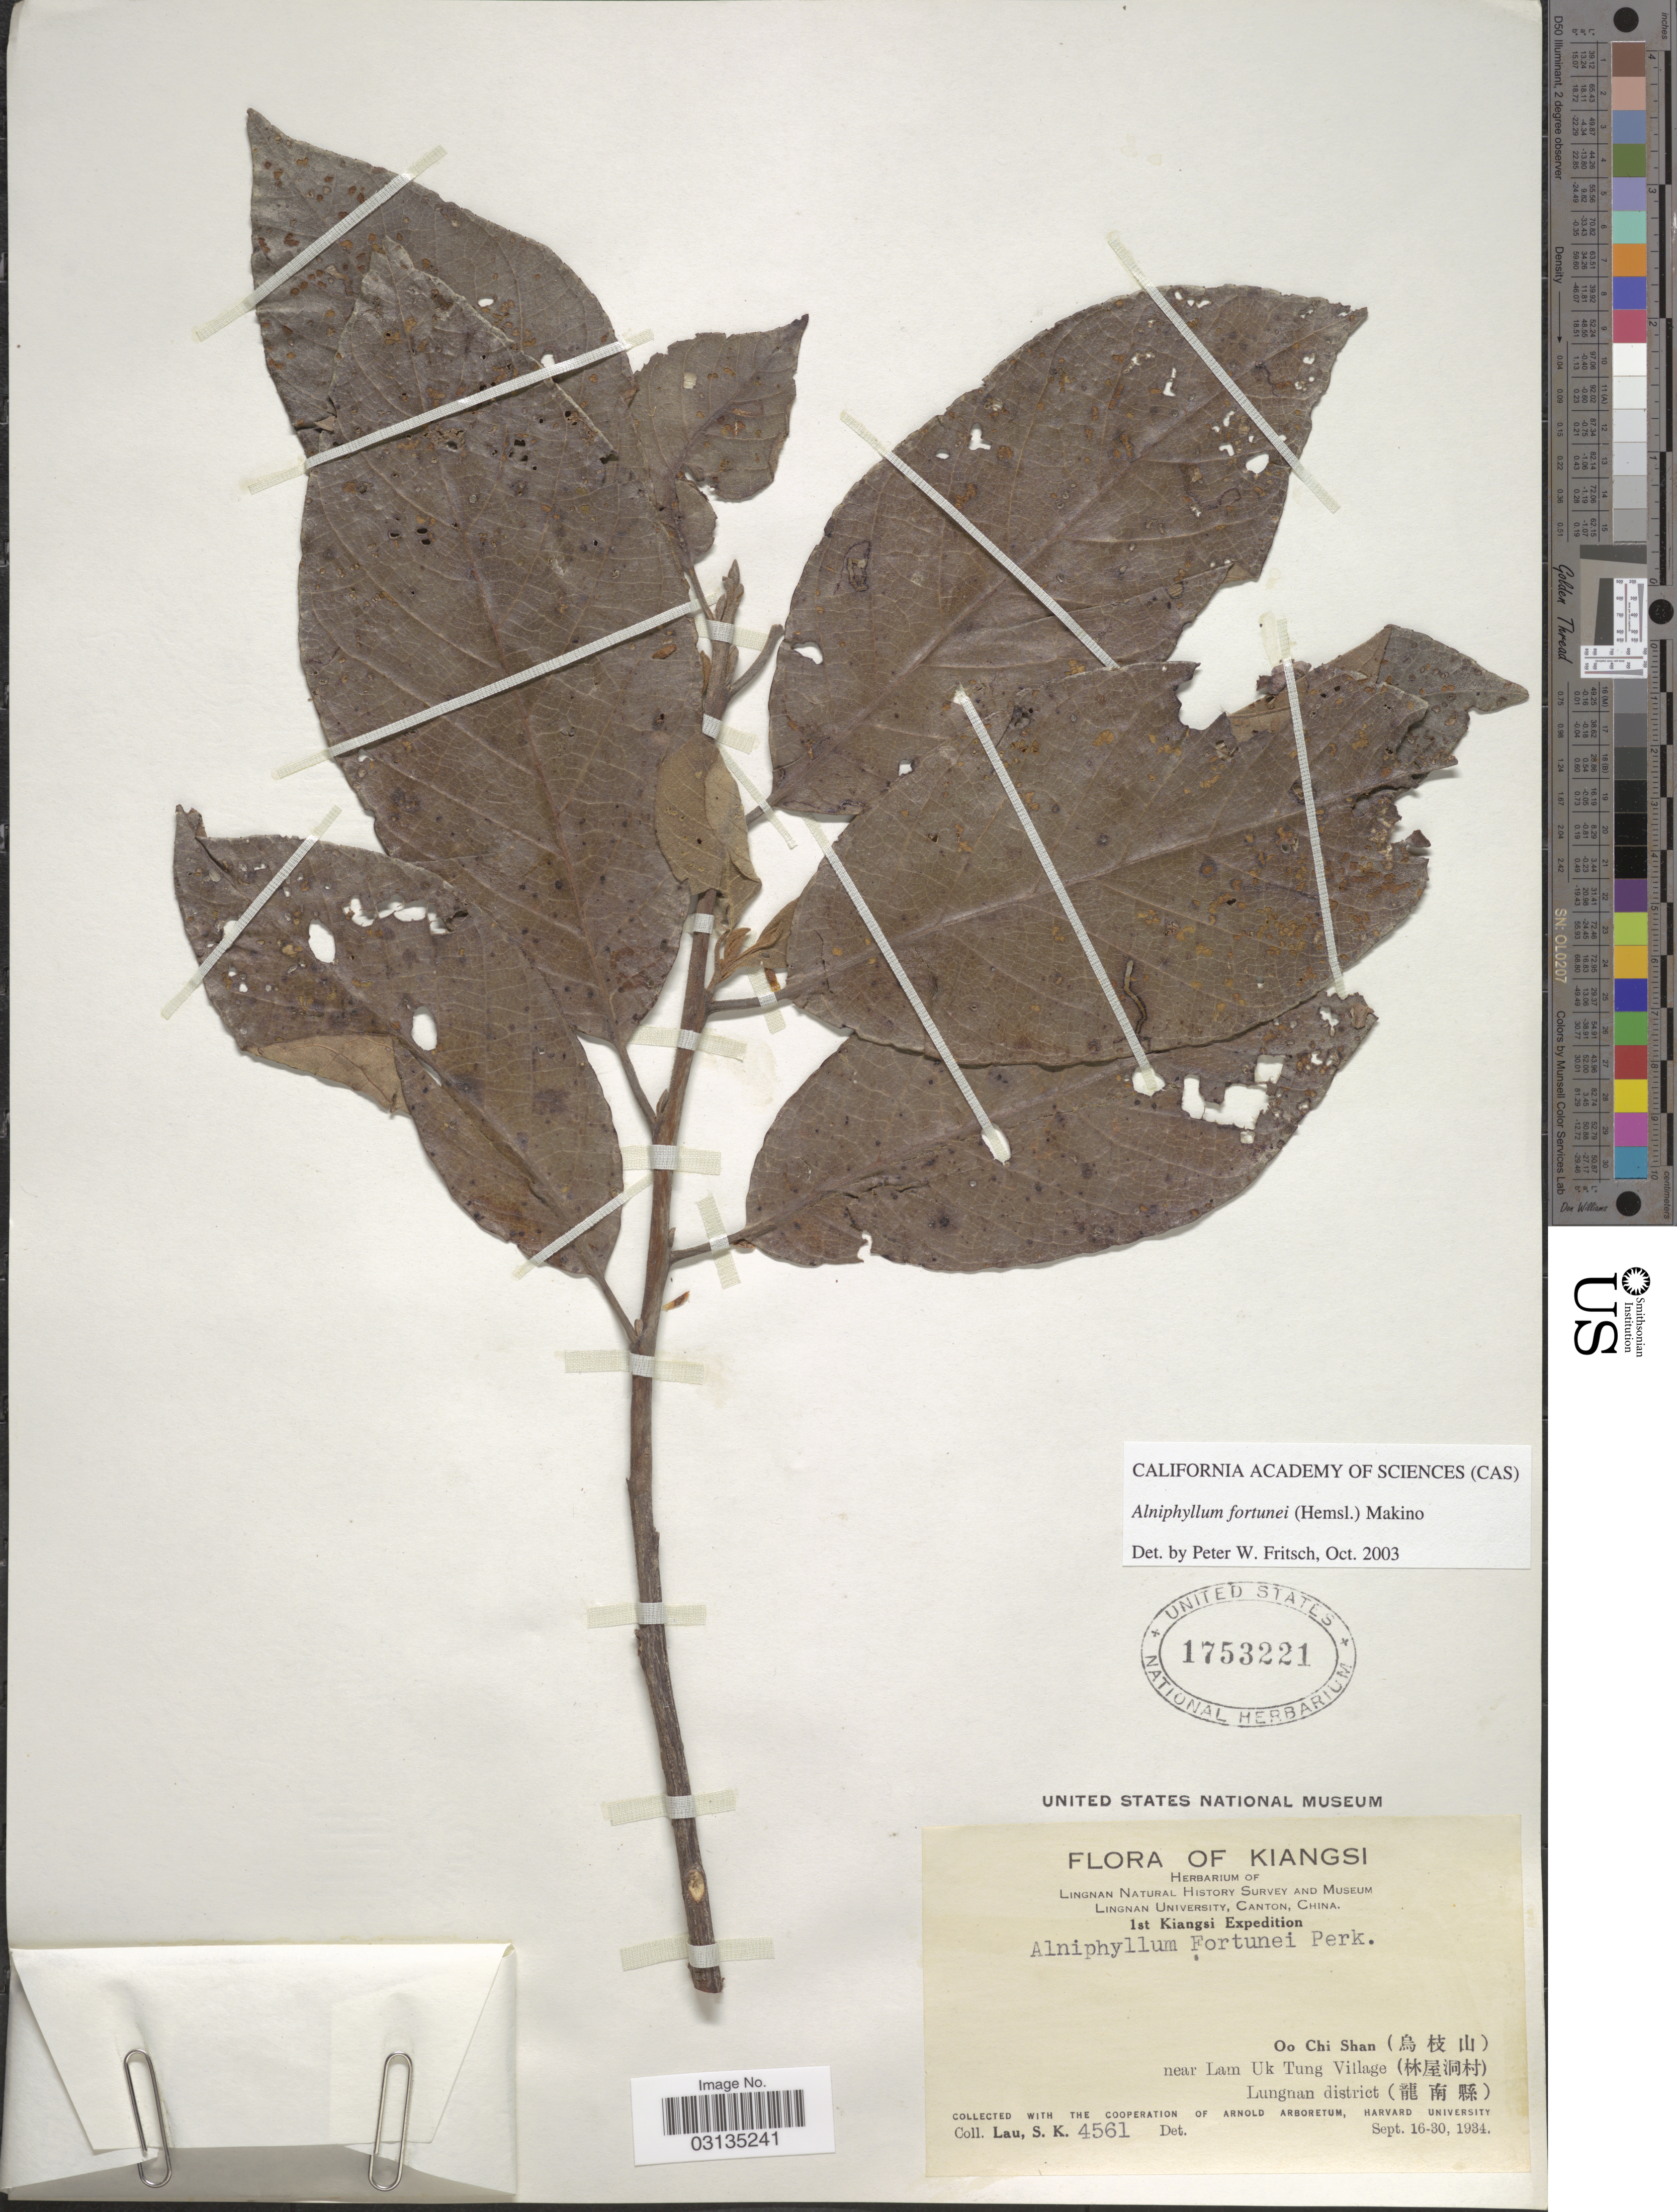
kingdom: Plantae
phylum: Tracheophyta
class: Magnoliopsida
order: Ericales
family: Styracaceae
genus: Alniphyllum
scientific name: Alniphyllum fortunei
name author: (Hemsl.) Makino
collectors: S. K. Lau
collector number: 4561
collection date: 1934-09-16/1934-09-30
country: China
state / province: Jiangxi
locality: Kiangsi, Oo Chi Shan, near Lam Uk Tung Village, Lungnan district.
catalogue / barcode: US 1753221